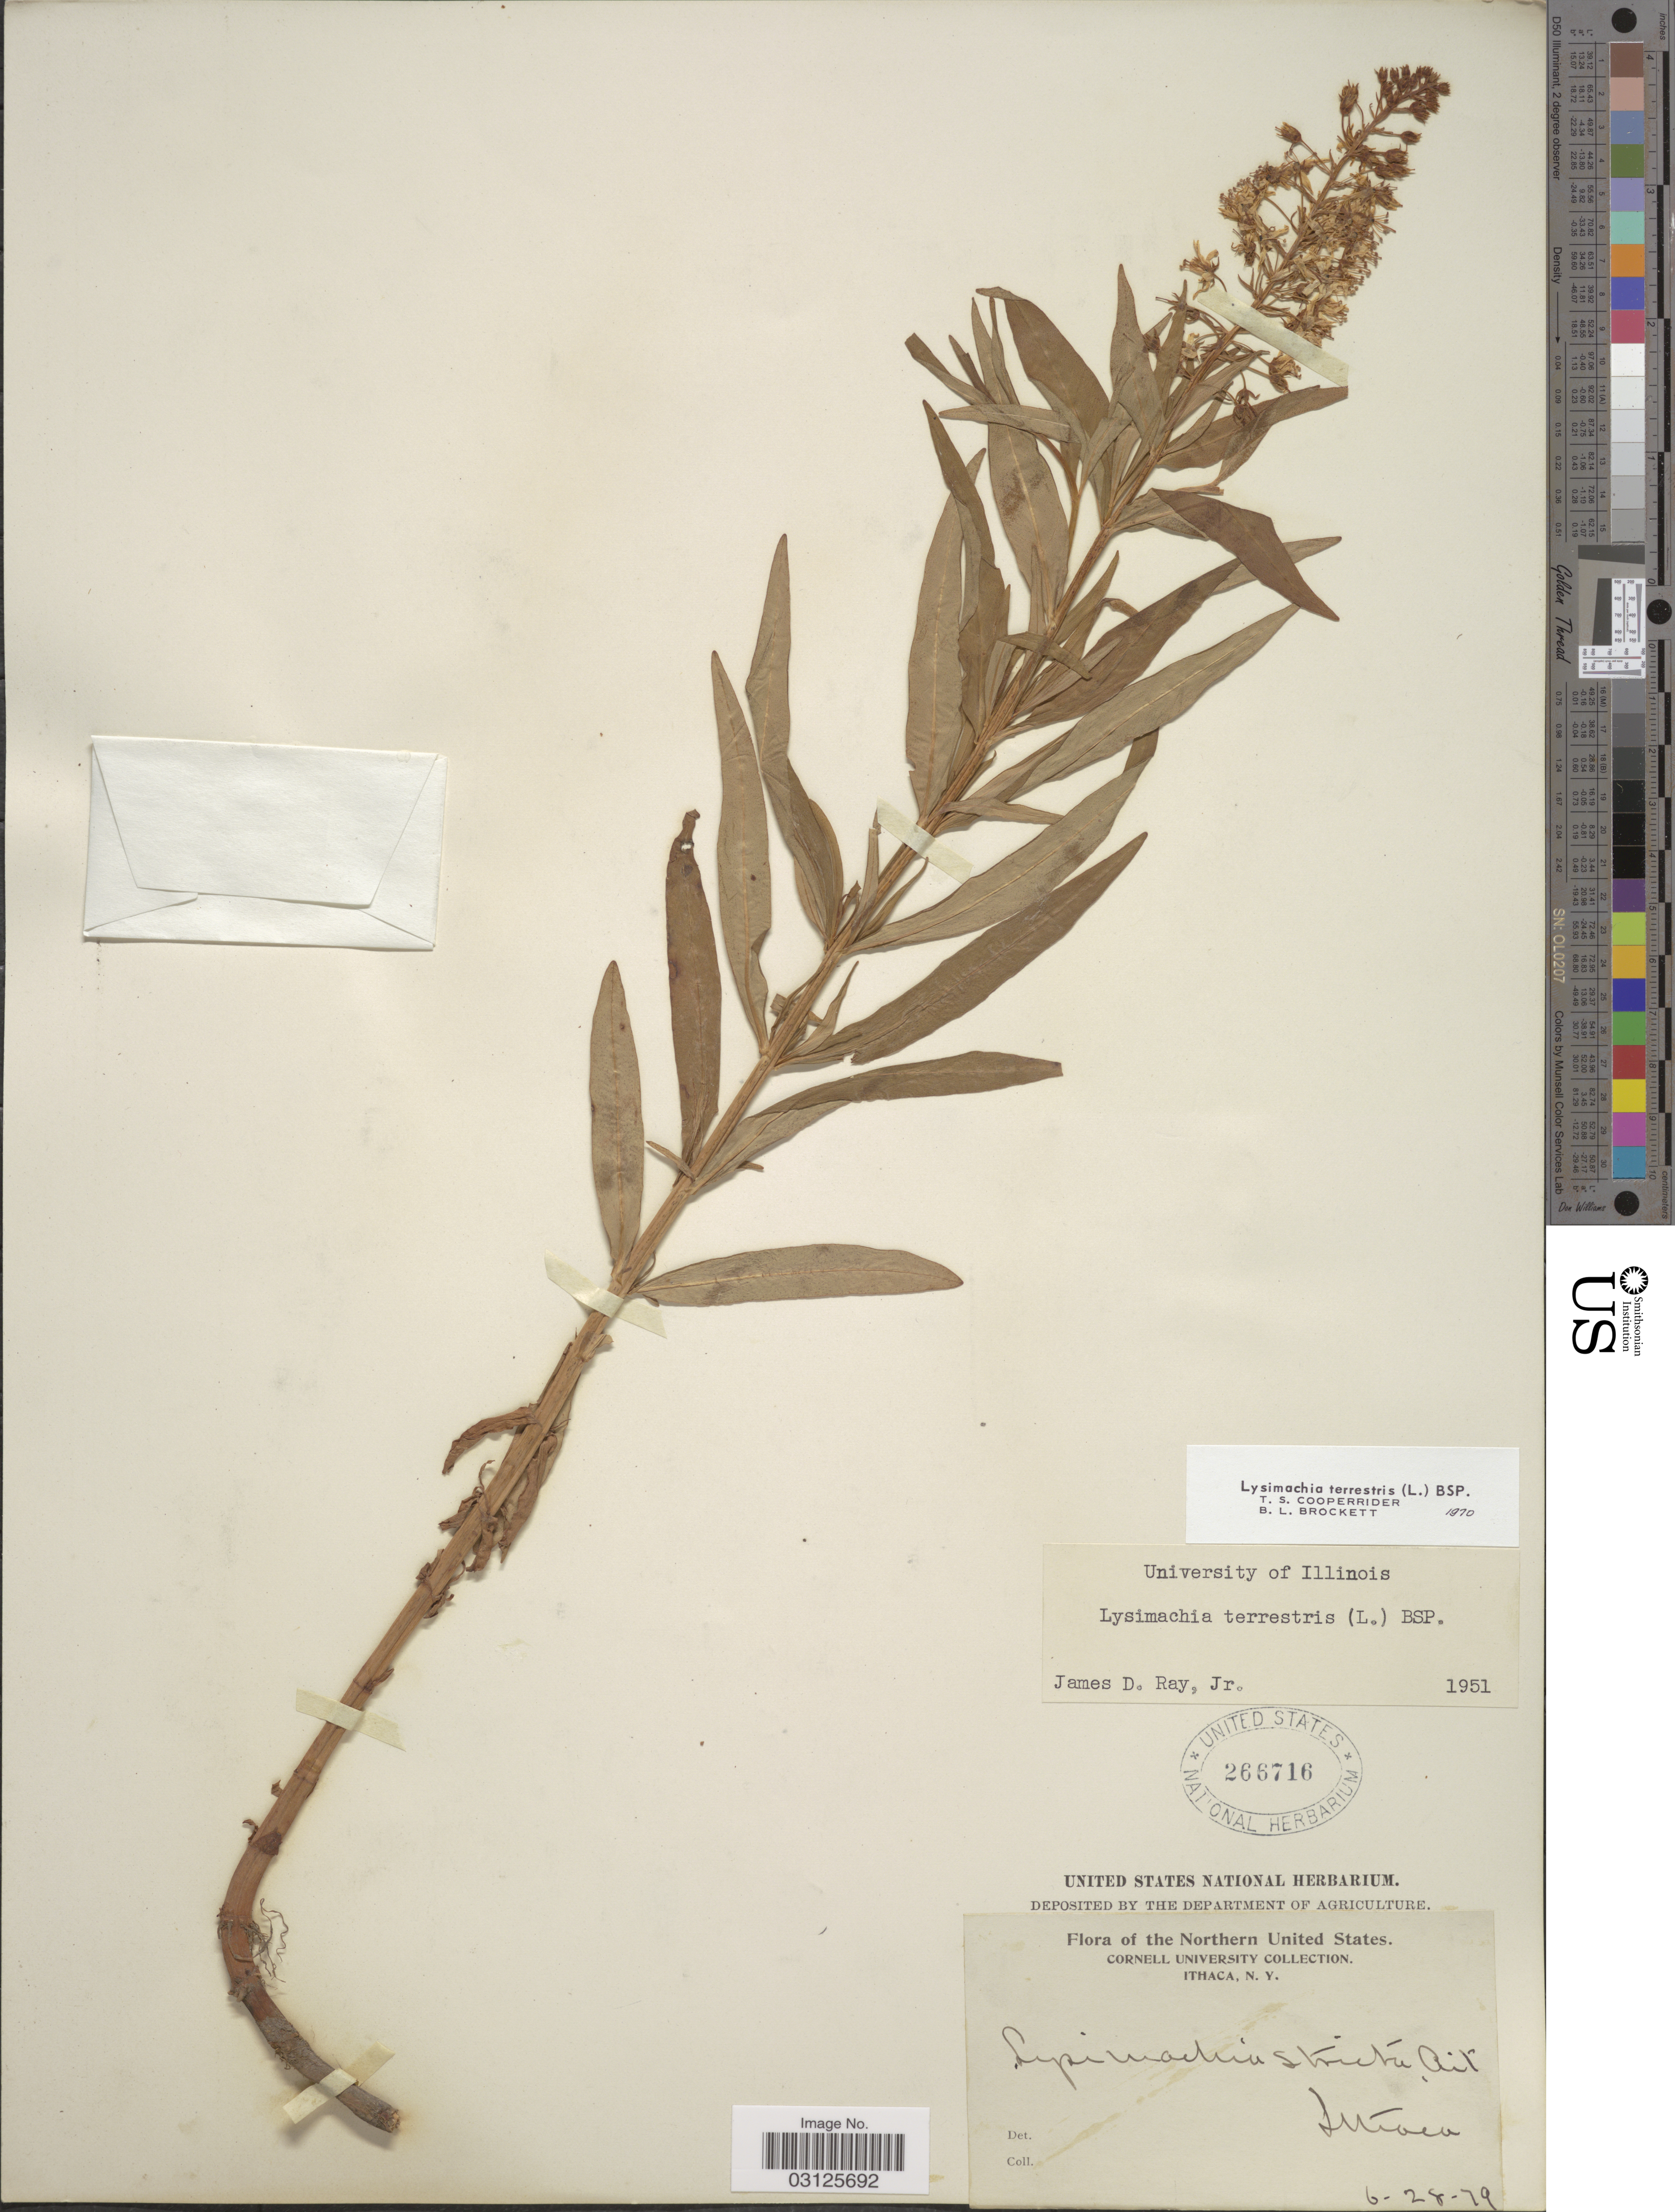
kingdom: Plantae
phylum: Tracheophyta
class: Magnoliopsida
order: Ericales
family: Primulaceae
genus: Lysimachia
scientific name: Lysimachia terrestris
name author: (L.) Britton, Stearns & Poggenb.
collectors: ex herb. United States National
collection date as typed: Transcribed d/m/y: 28/6/79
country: United States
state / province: New York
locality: Northern United States, Ithaca.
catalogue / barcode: US 266716